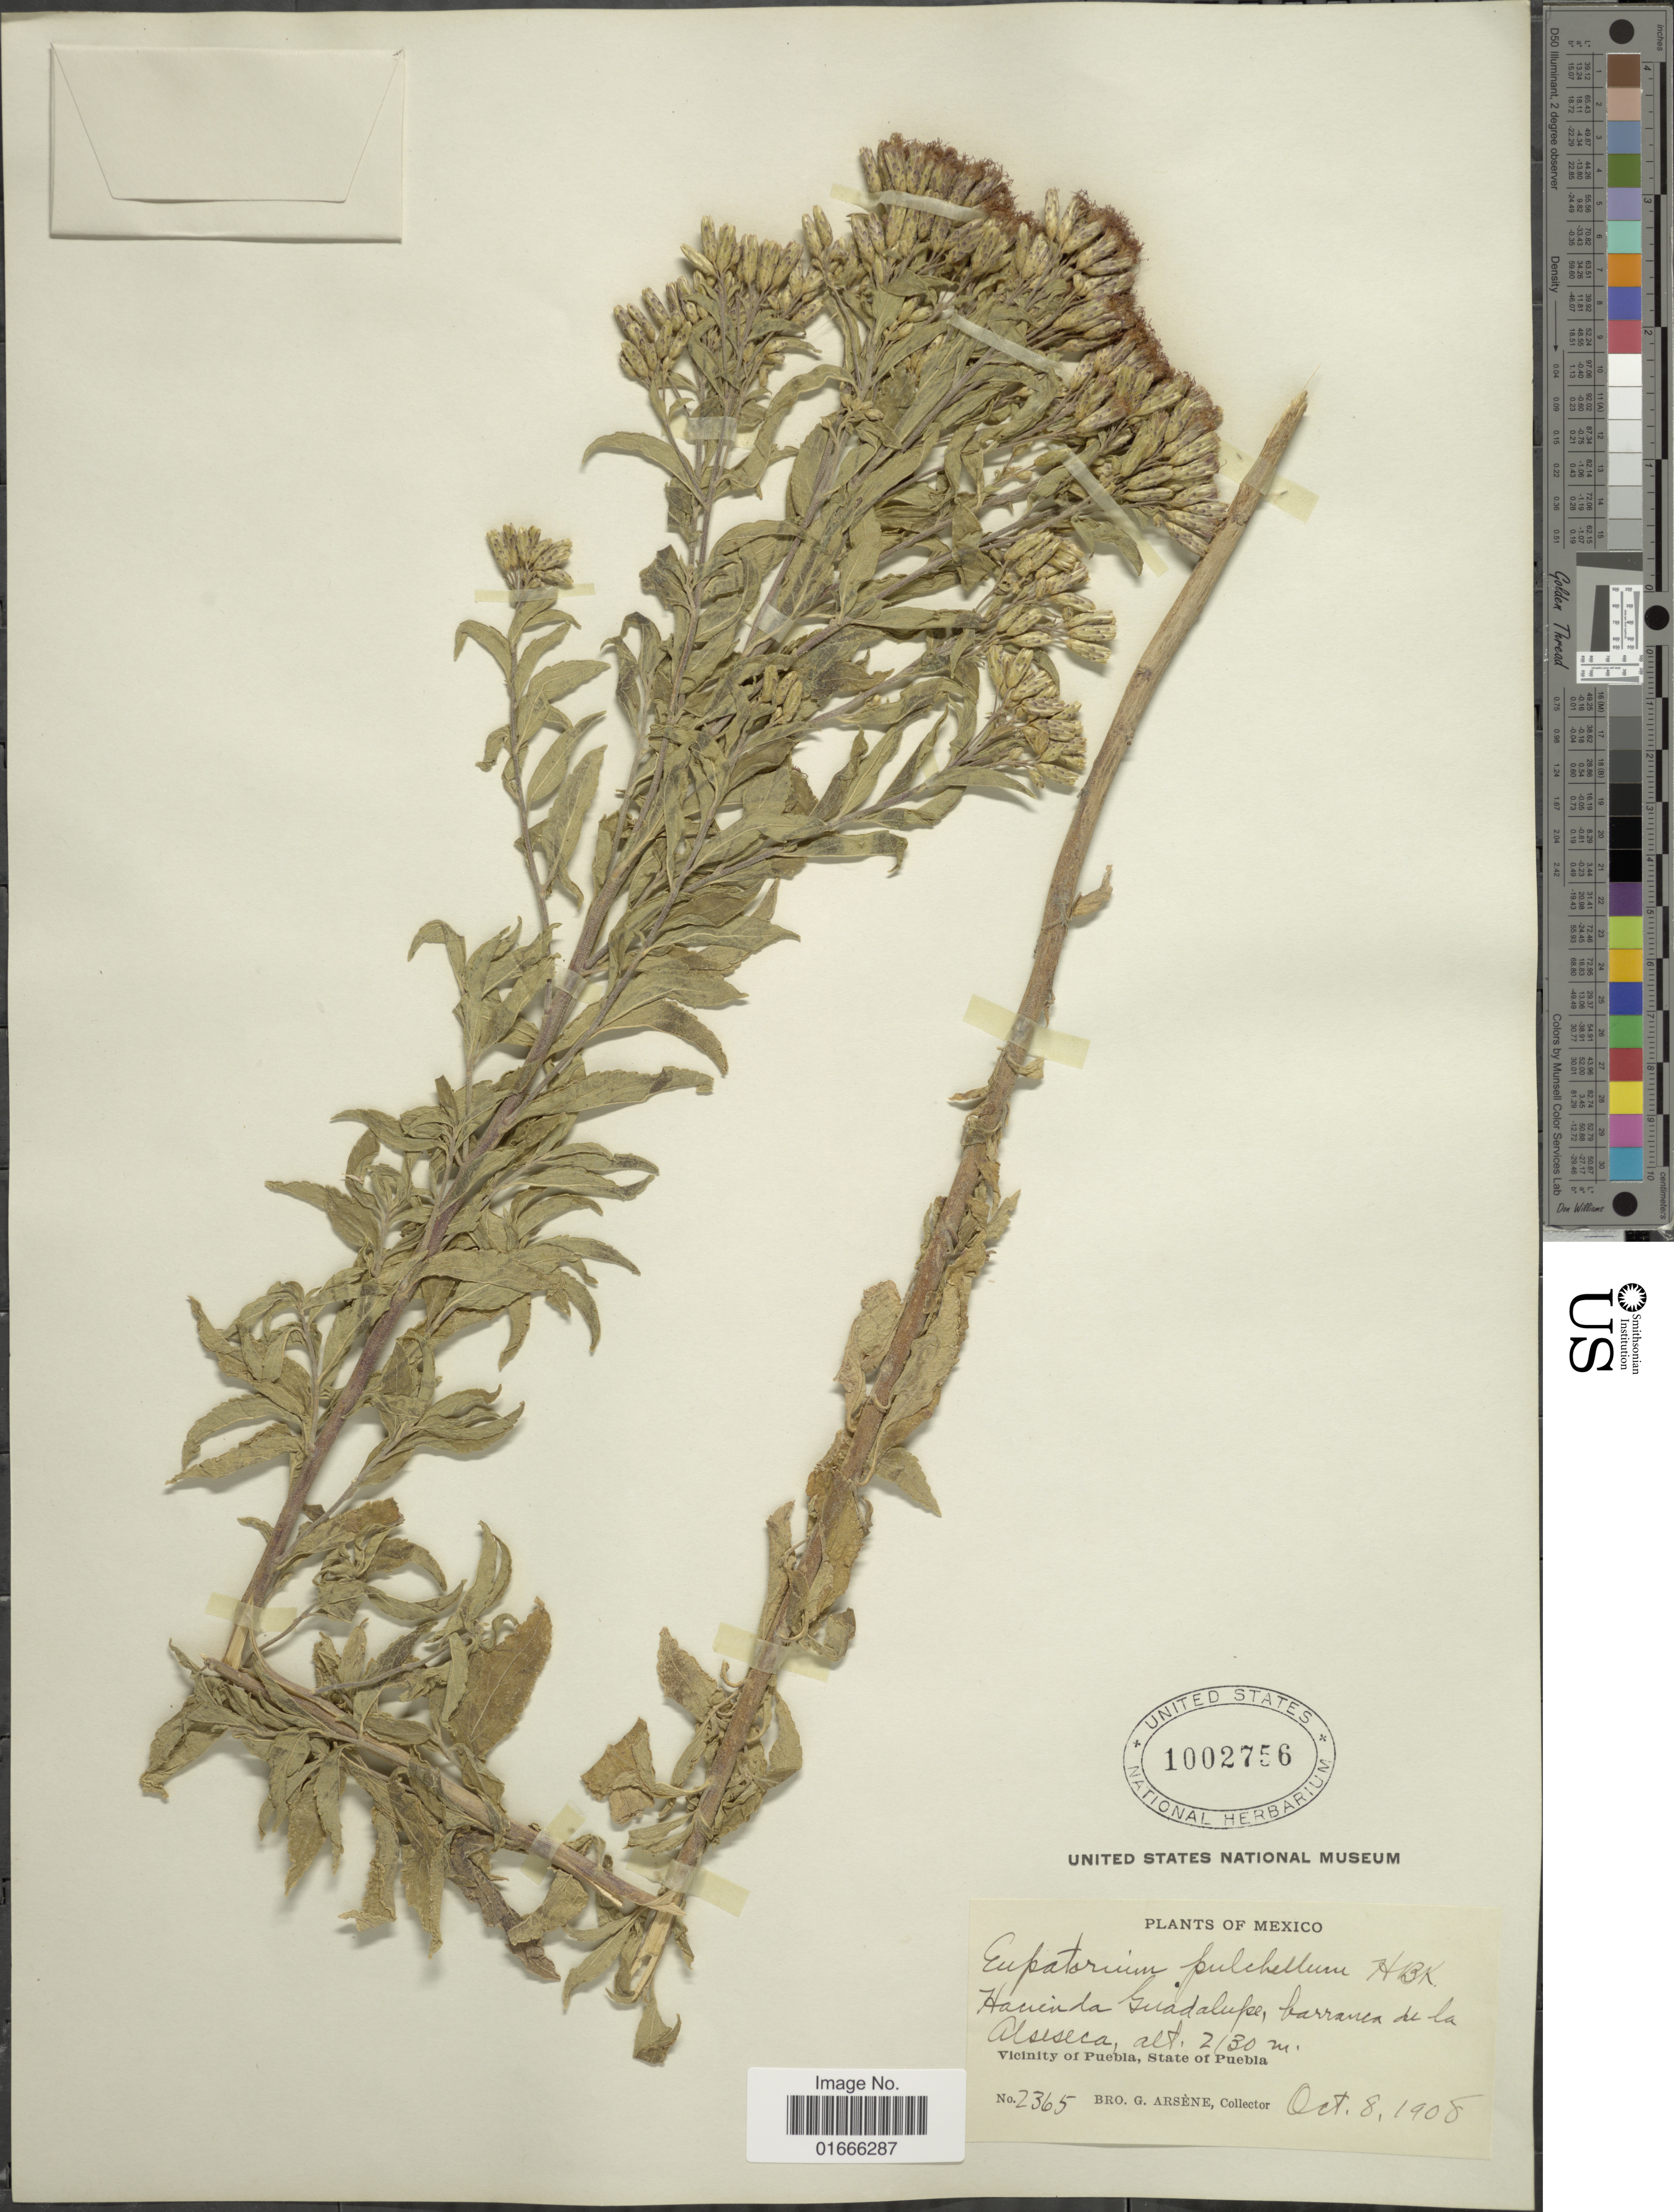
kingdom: Plantae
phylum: Tracheophyta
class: Magnoliopsida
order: Asterales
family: Asteraceae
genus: Chromolaena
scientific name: Chromolaena pulchella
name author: (Kunth) R.M. King & H. Rob.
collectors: Bro. G. Arsène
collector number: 2365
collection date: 1908-10-08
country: Mexico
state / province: Puebla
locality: Hacienda Guadalupe, barranca del de Alseseca, Vicinity of Puebla, State of Puebla.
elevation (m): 2130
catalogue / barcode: US 1002756